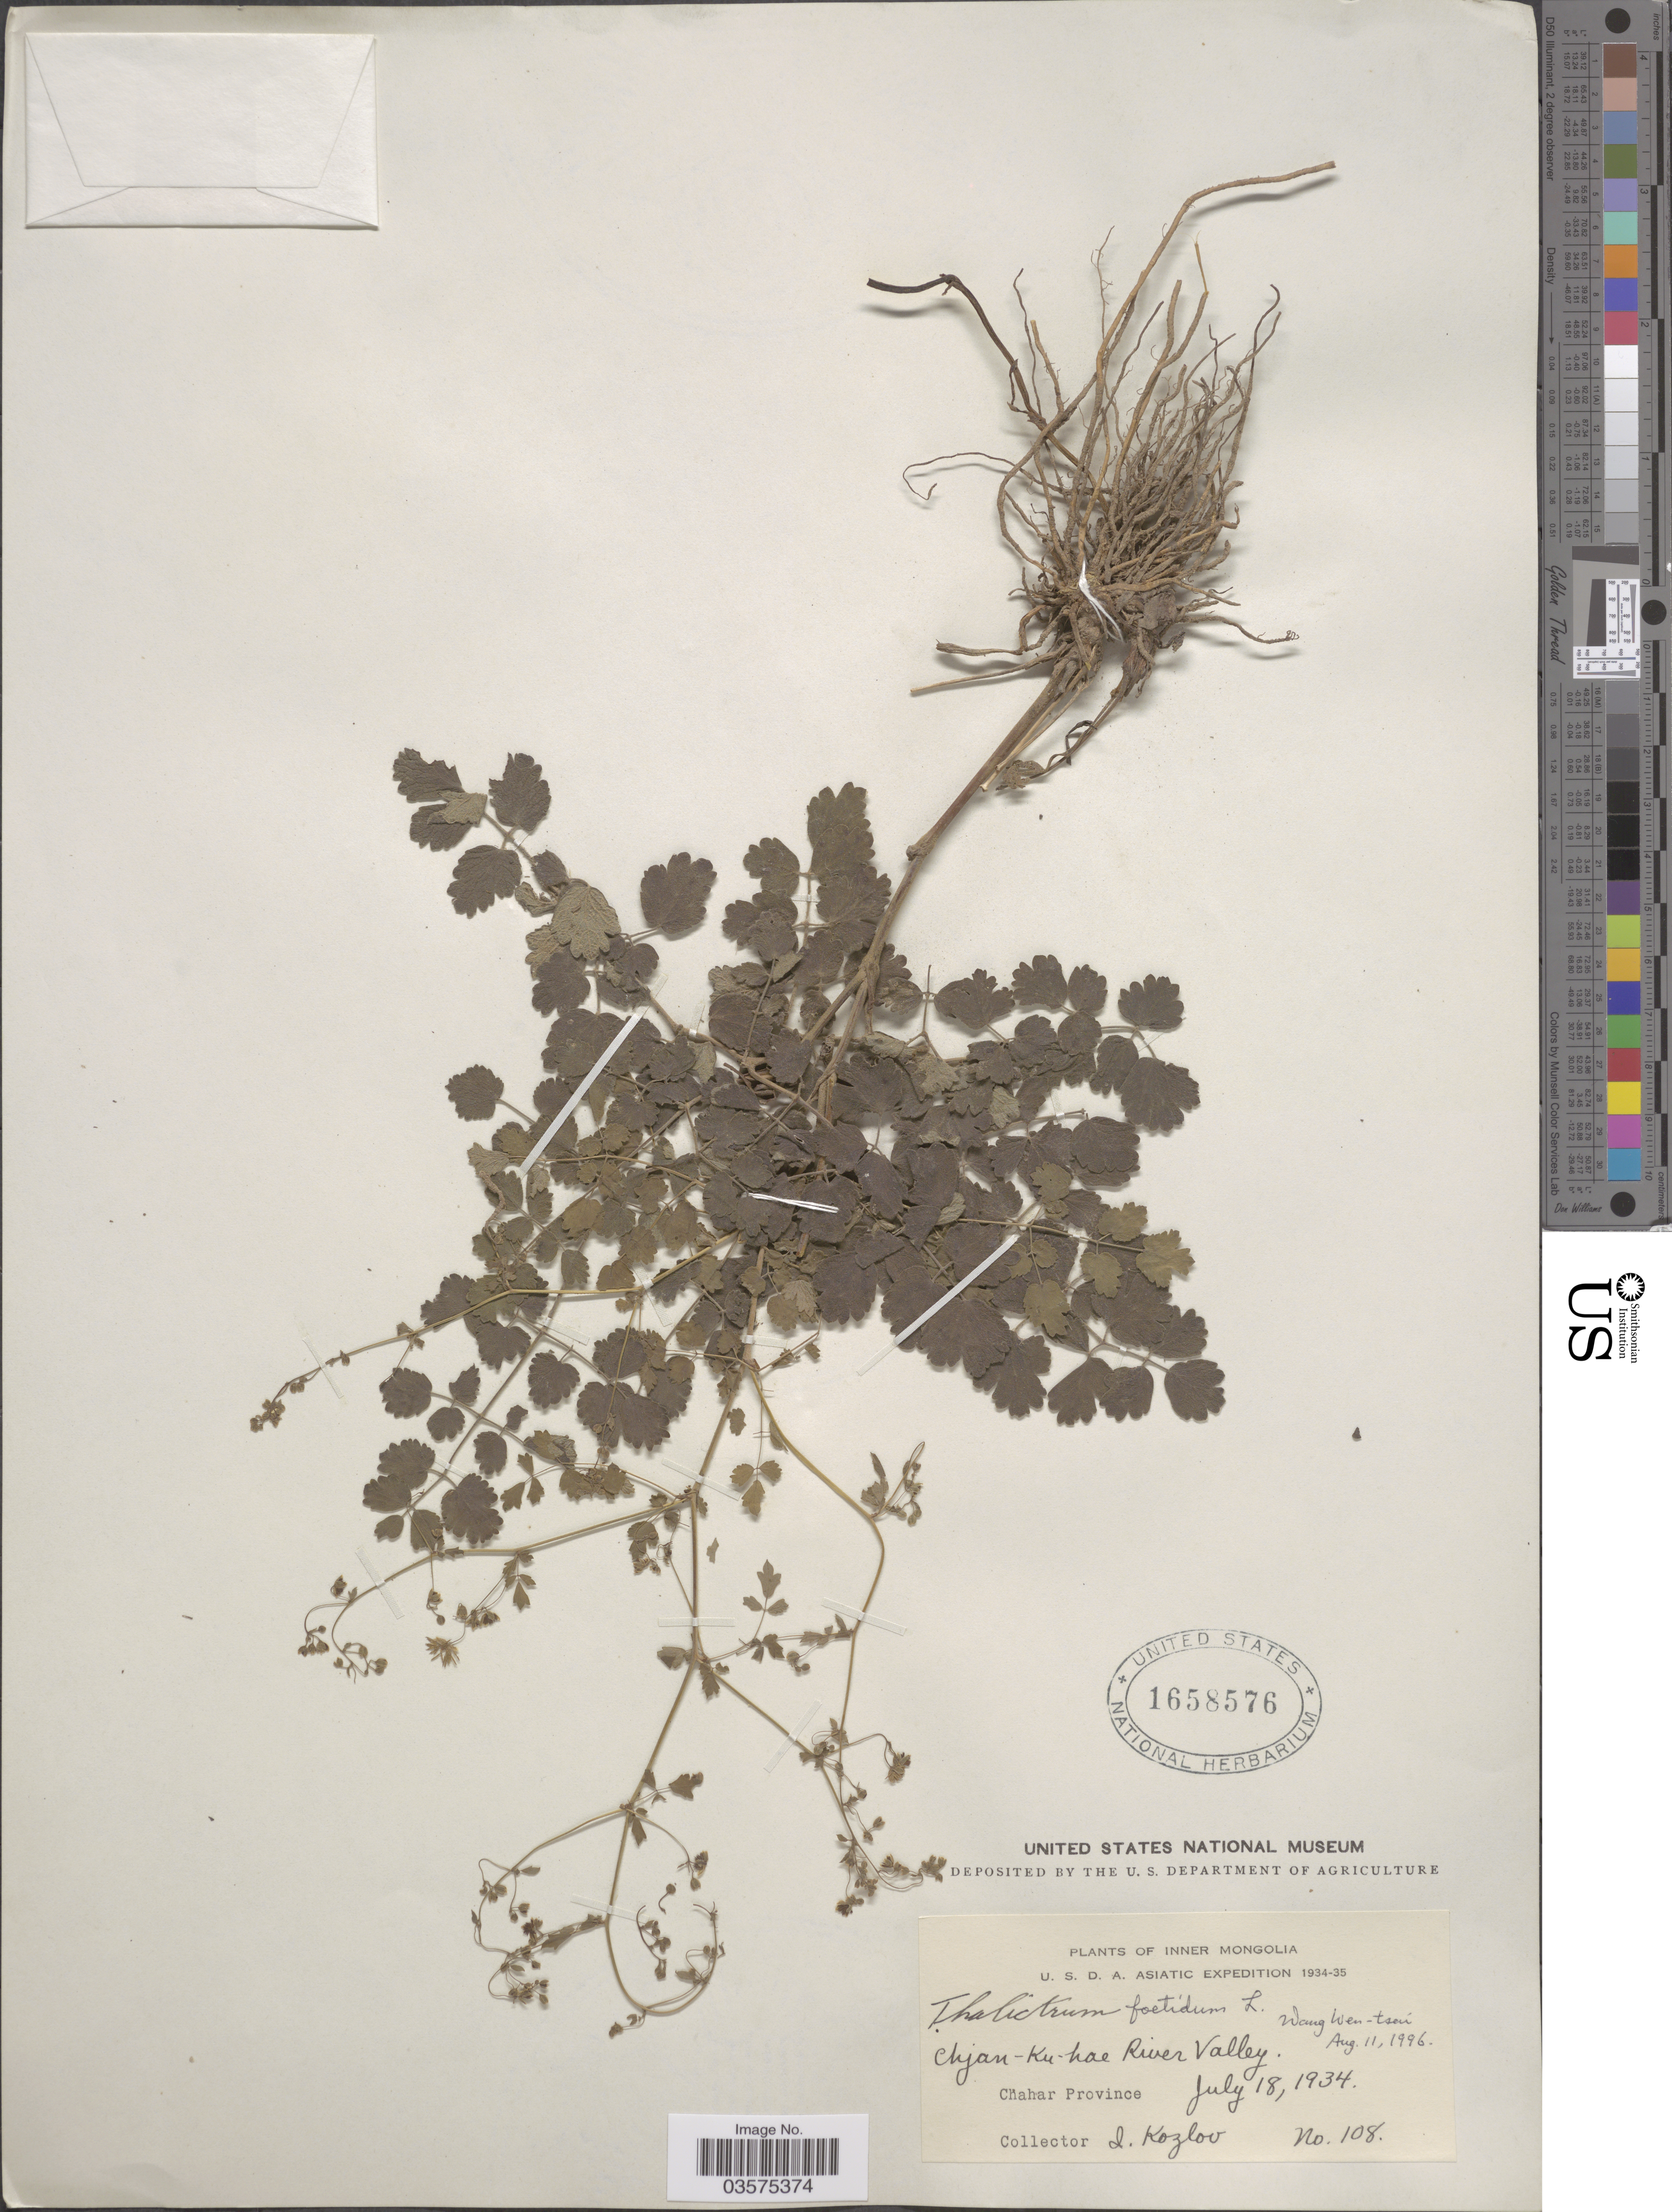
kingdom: Plantae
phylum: Tracheophyta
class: Magnoliopsida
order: Ranunculales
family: Ranunculaceae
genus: Thalictrum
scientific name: Thalictrum foetidum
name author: L.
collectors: I. Kozlov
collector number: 108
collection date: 1934-07-18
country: China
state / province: Nei Monggol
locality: Inner Mongolia. Chjan-Ku-hae River Valley. Chahar Province.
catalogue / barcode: US 1658576